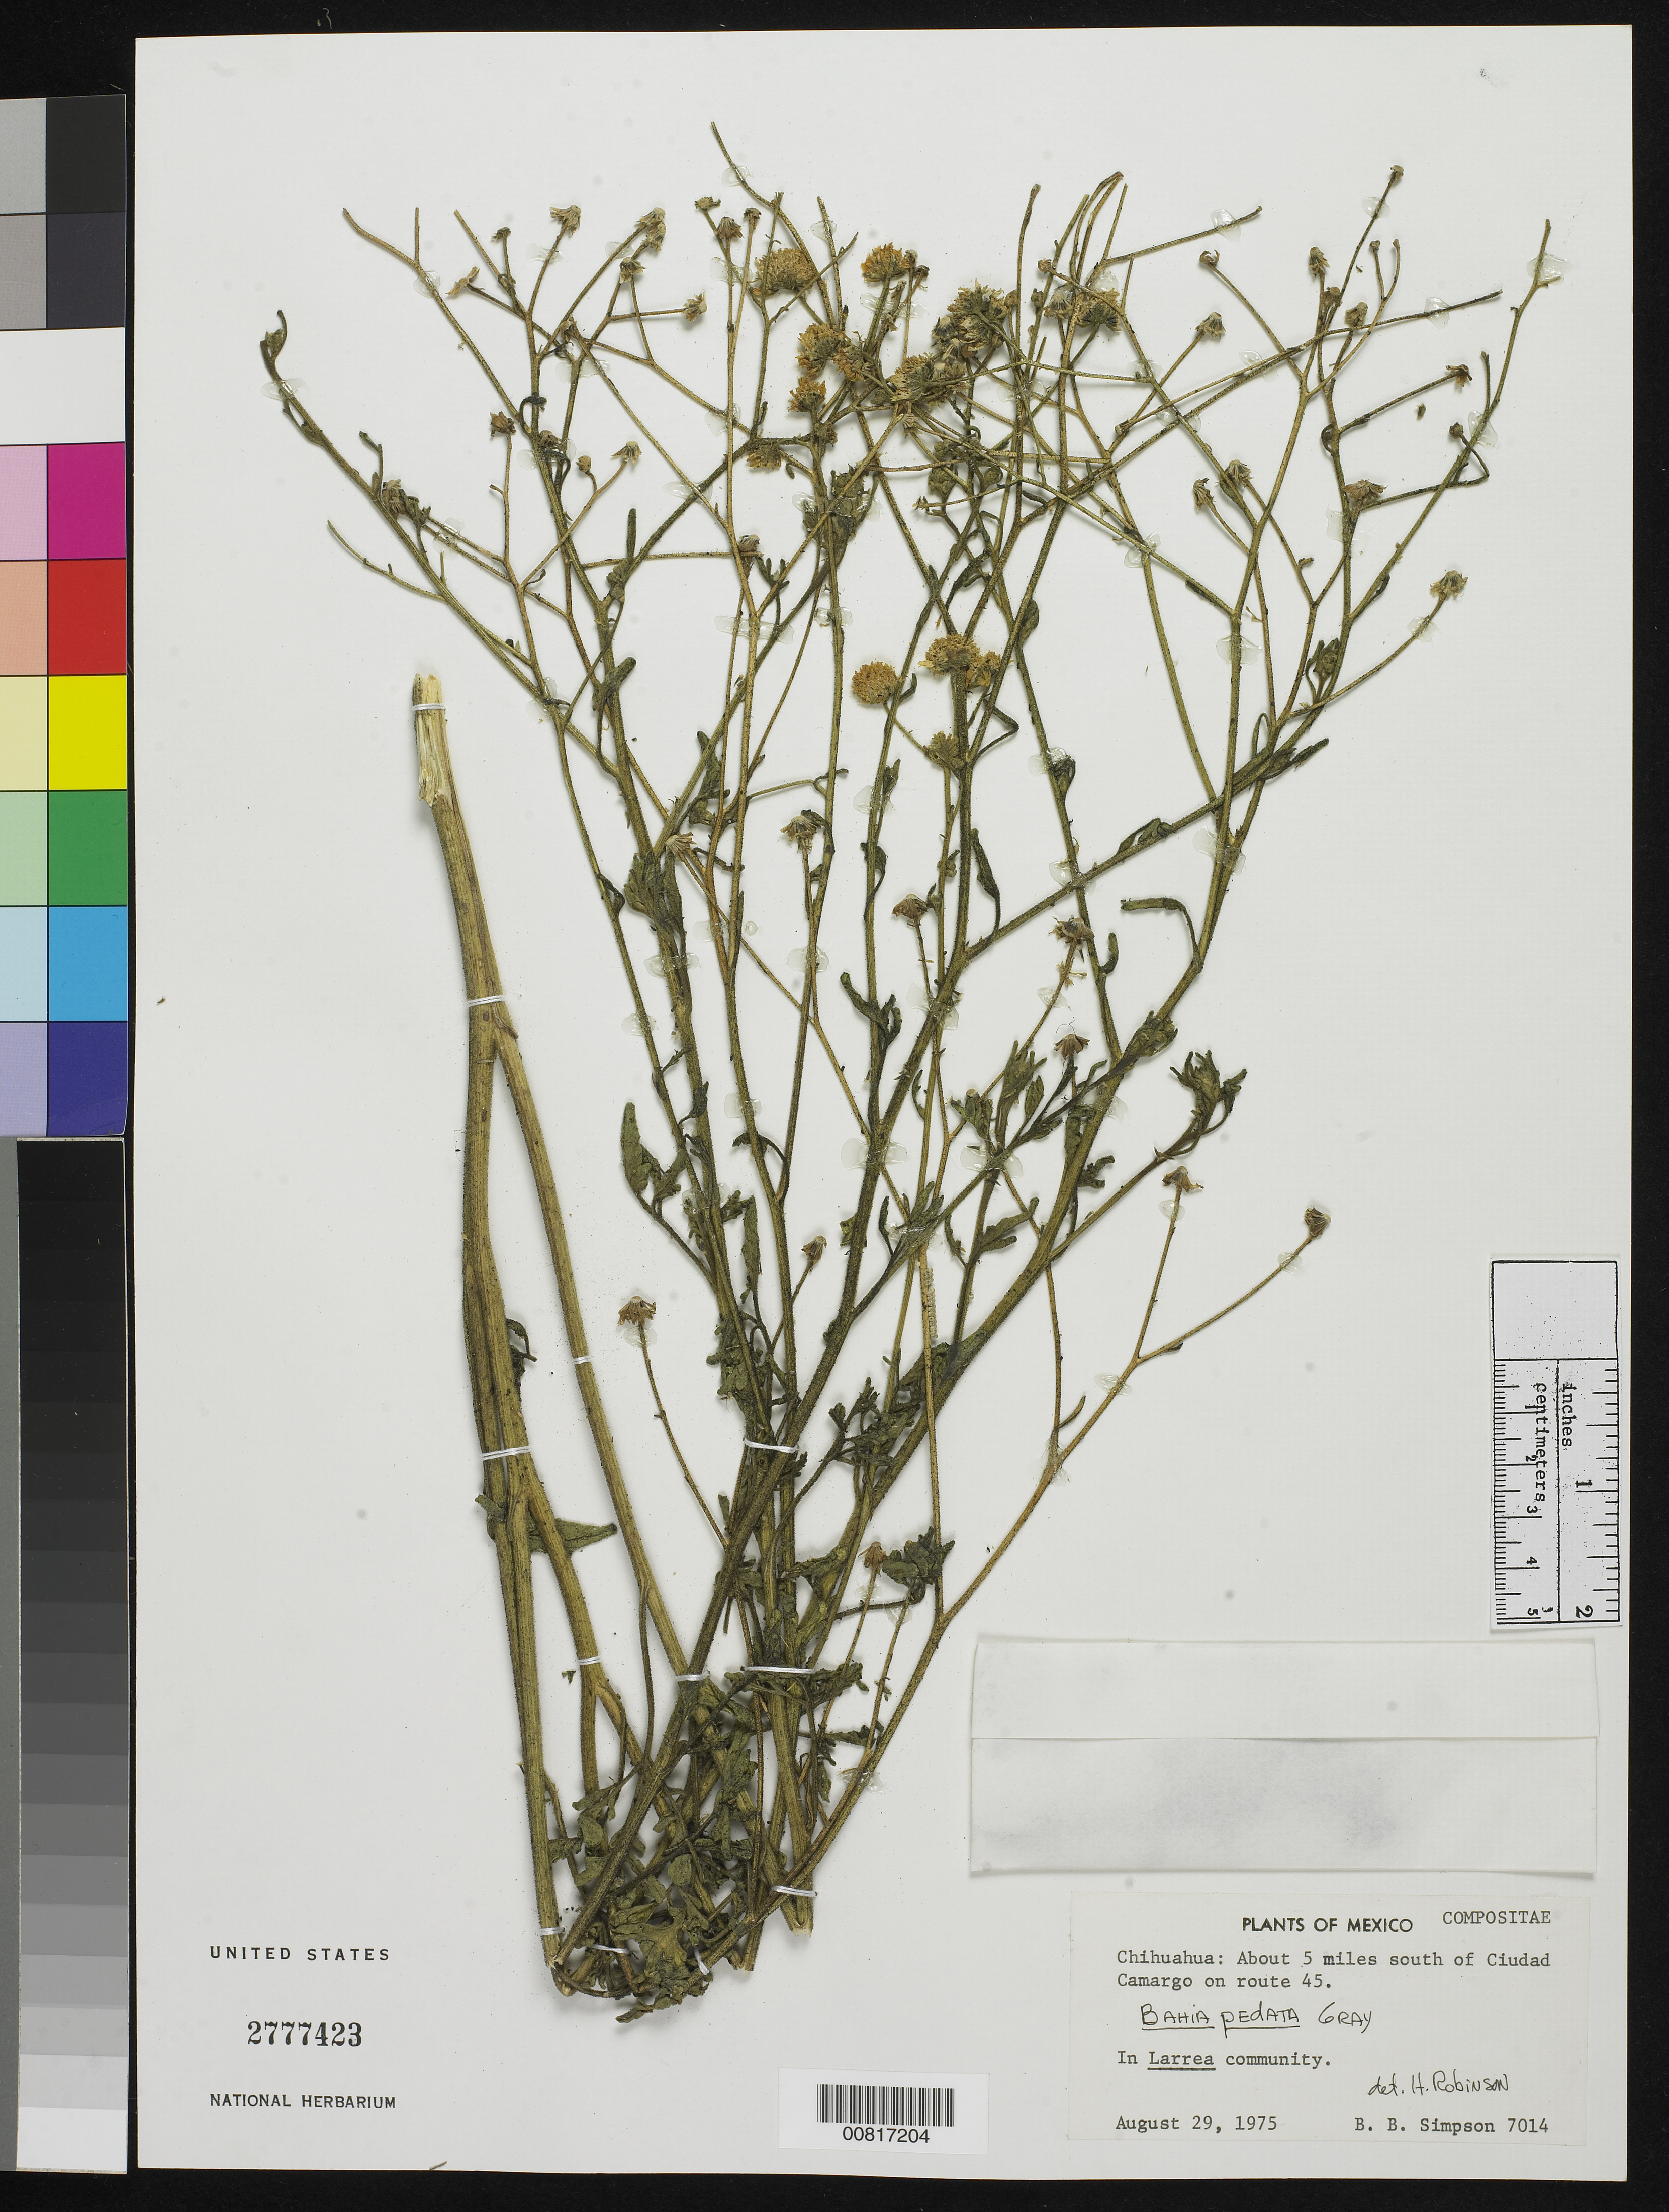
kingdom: Plantae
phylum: Tracheophyta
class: Magnoliopsida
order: Asterales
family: Asteraceae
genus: Bahia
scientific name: Bahia pedata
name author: A. Gray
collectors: B. B. Simpson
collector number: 7014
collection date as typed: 29 Aug 1975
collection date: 1975-08-29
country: Mexico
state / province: Chihuahua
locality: About 5 miles south of Ciudad Camargo on route 45.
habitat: In Larrea community.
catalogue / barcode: US 2777423